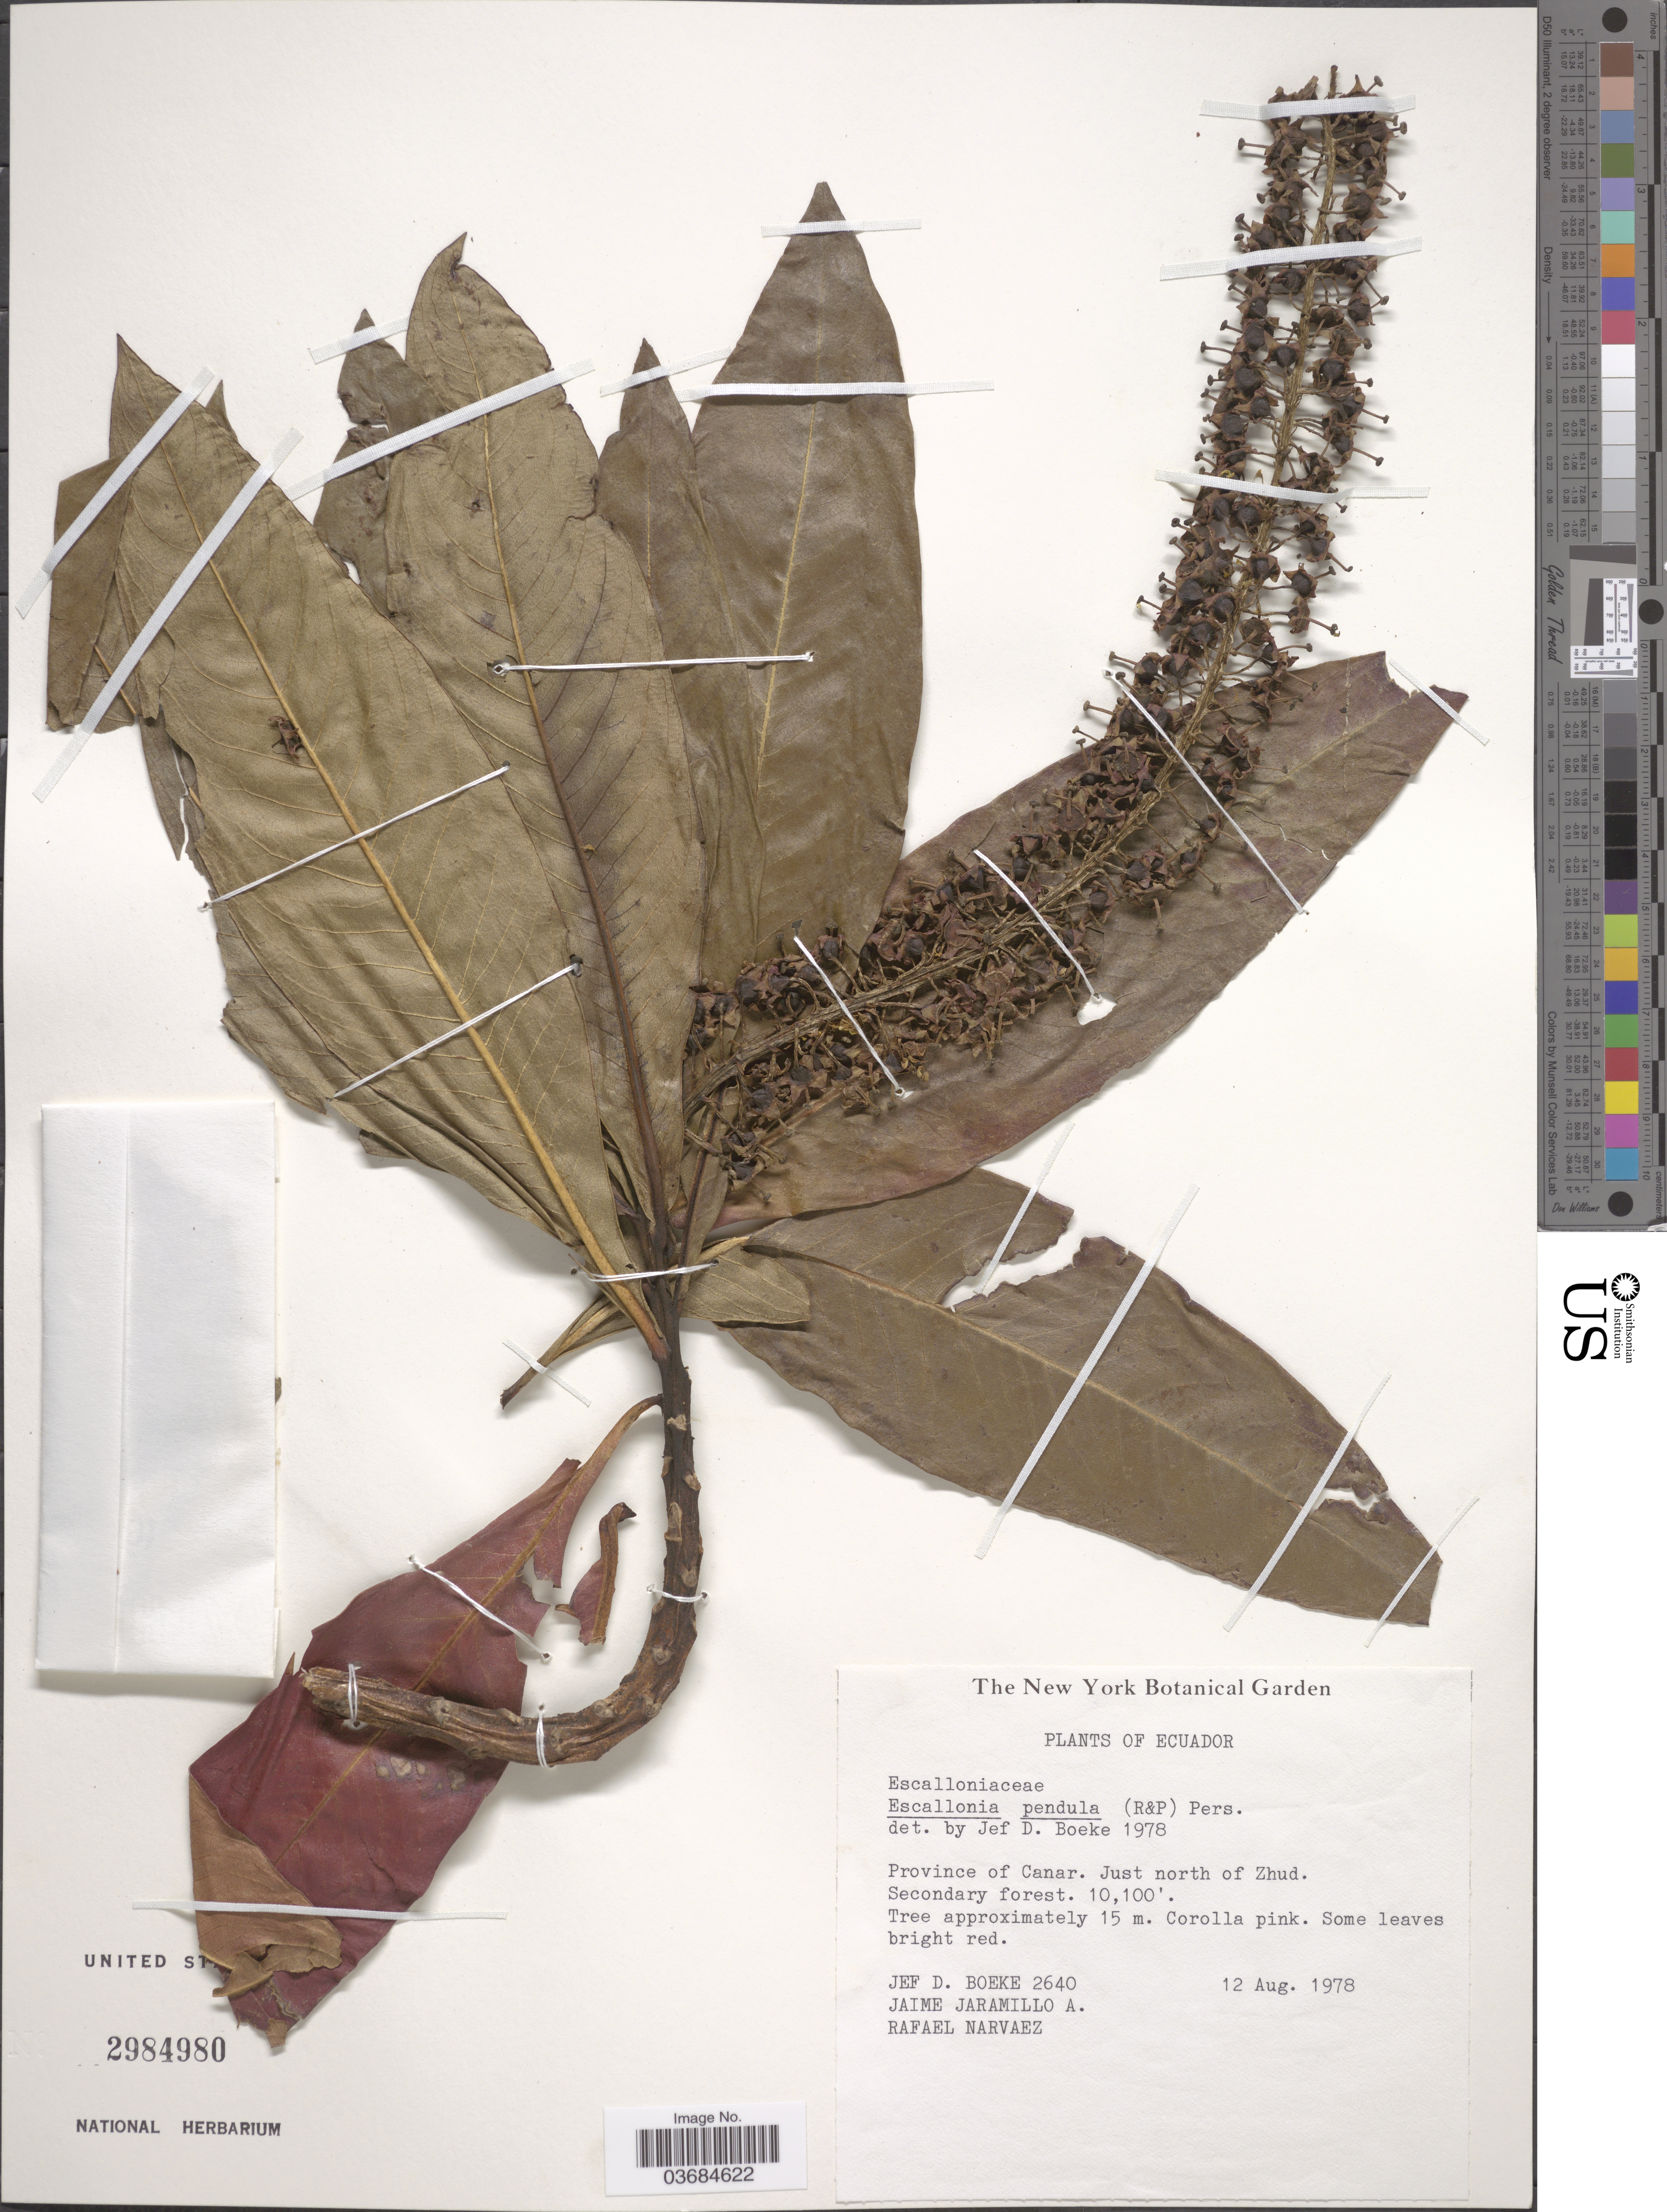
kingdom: Plantae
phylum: Tracheophyta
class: Magnoliopsida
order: Escalloniales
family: Escalloniaceae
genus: Escallonia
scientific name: Escallonia pendula var. pendula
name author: (Ruiz & Pav.) Pers.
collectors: J. Boeke, J. L. Jaramillo & R. Narváez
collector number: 2640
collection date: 1978-08-12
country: Ecuador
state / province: Cañar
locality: Just north of Zhud. Secondary forest.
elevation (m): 3078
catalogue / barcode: US 2984980